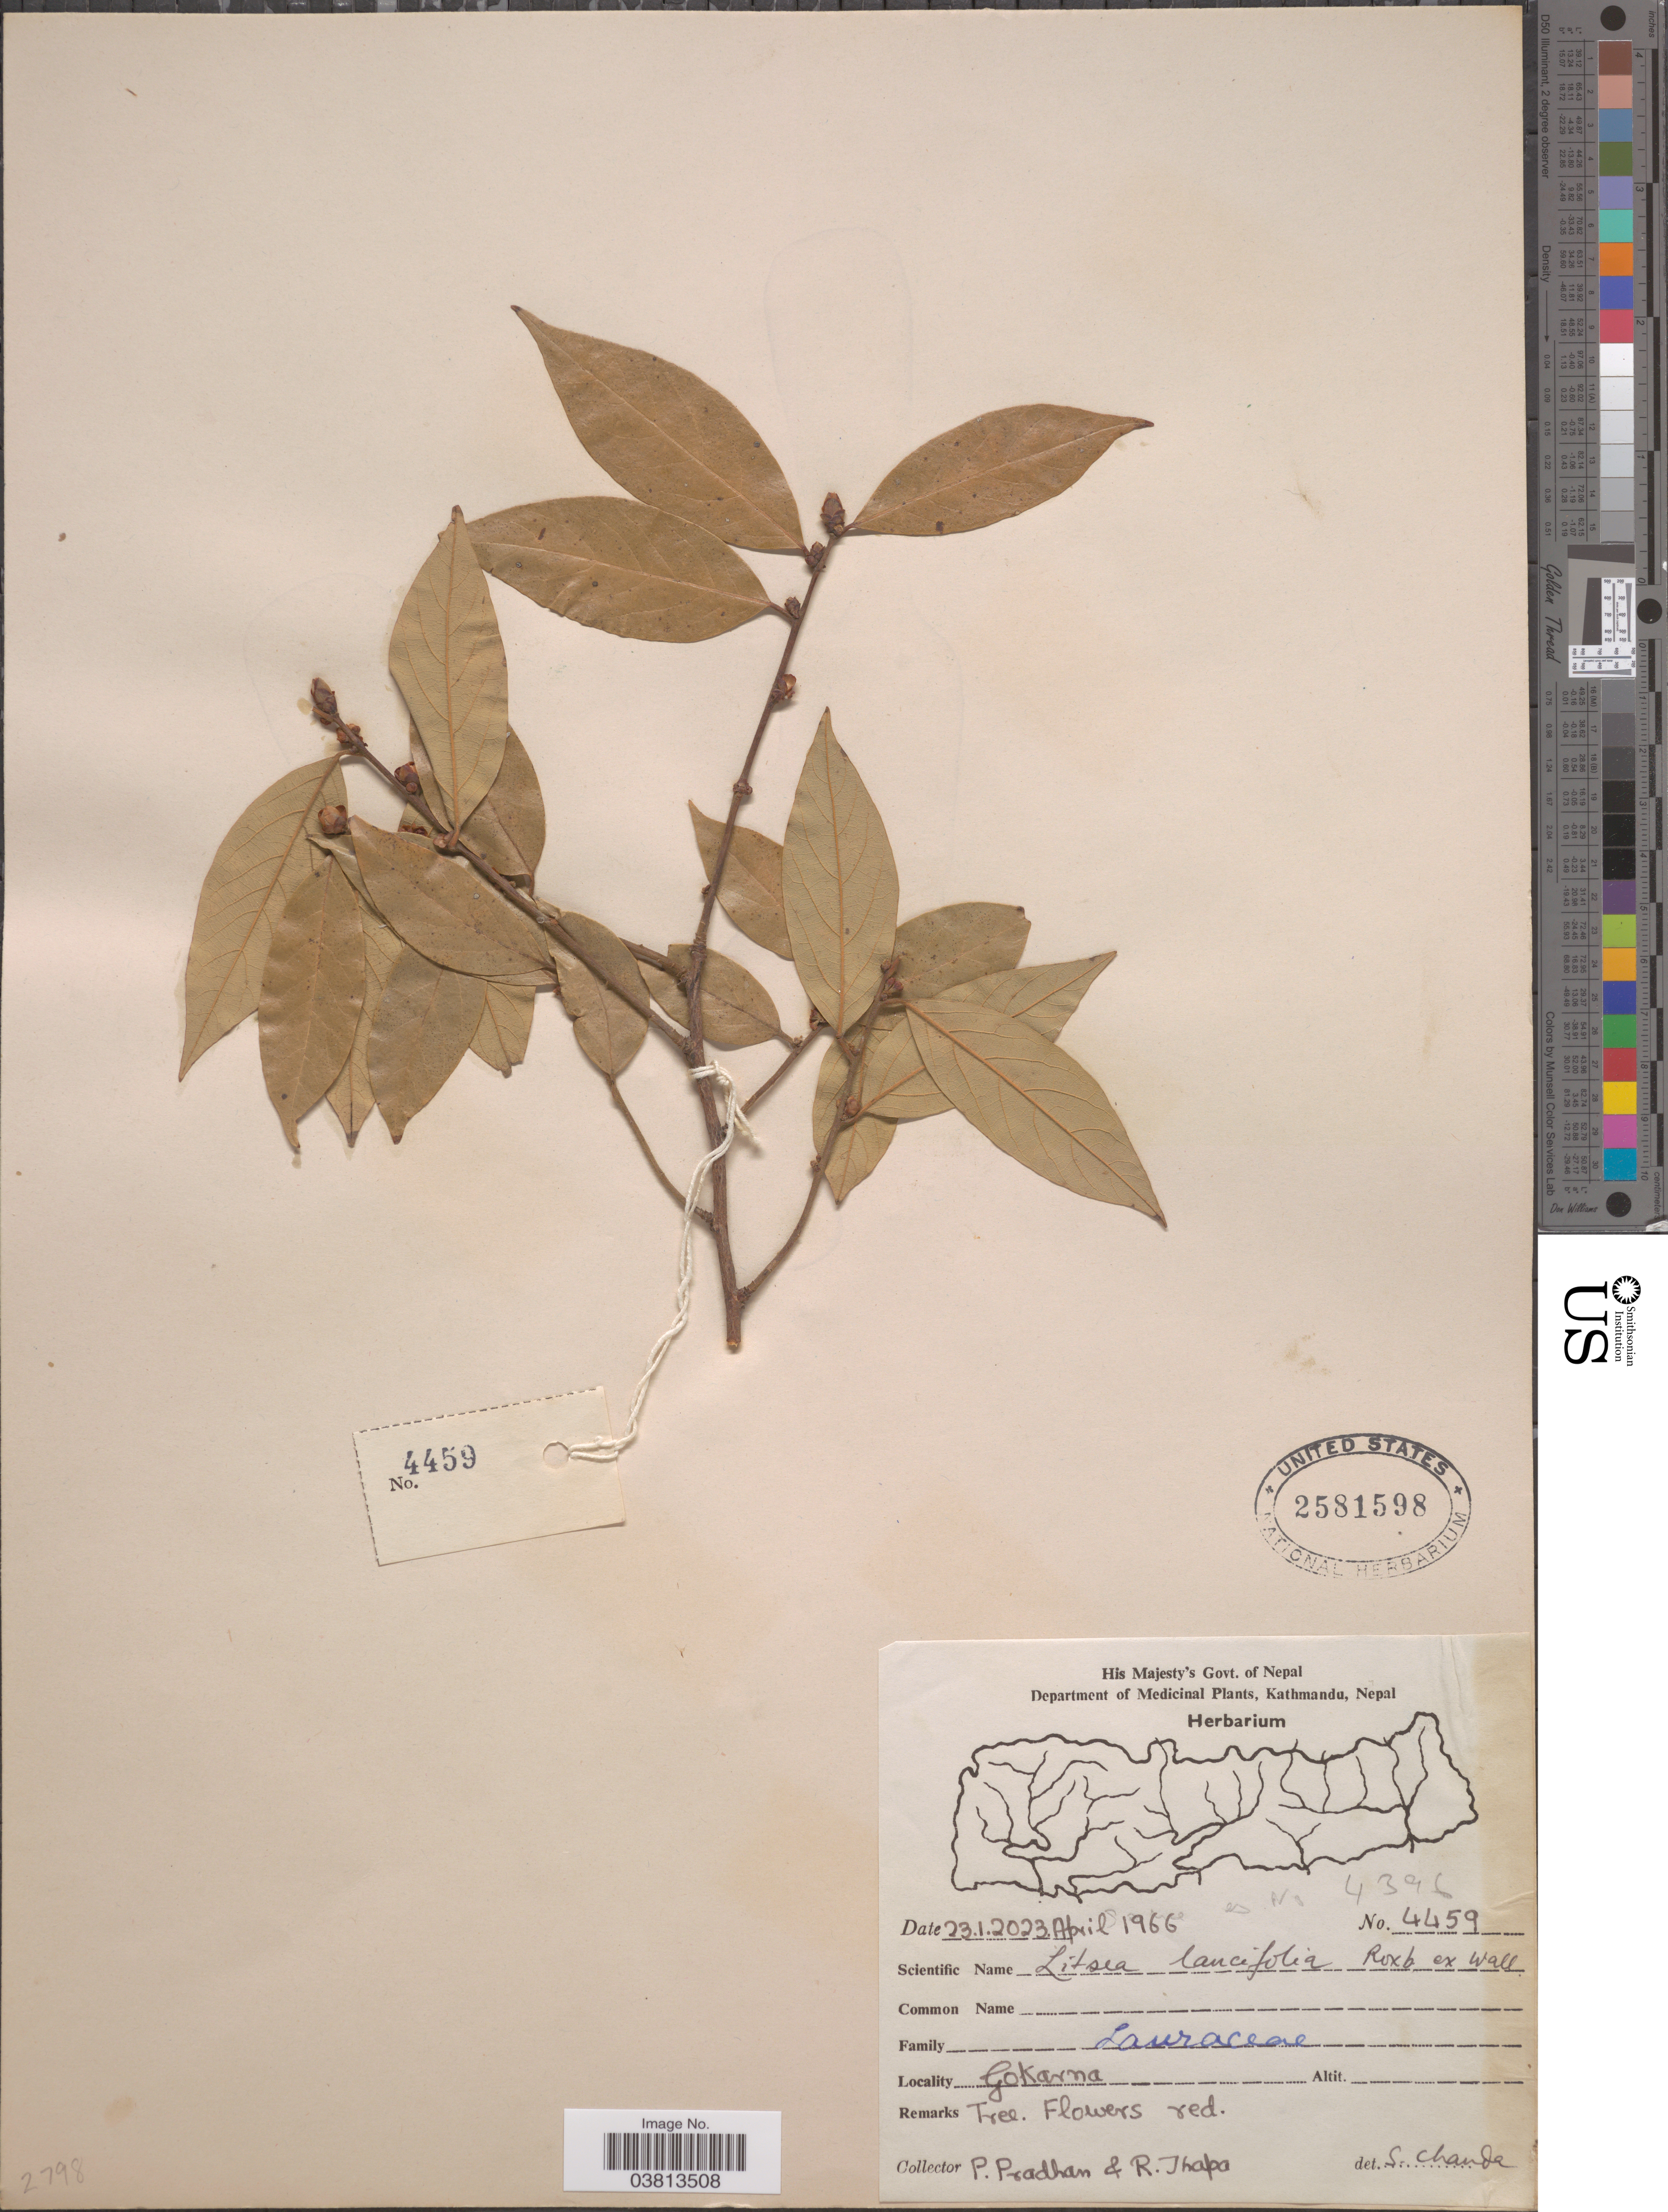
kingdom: Plantae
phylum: Tracheophyta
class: Magnoliopsida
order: Laurales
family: Lauraceae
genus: Litsea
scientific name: Litsea lancifolia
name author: (Roxb.) Benth. & Hook. f. ex Villar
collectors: P. Pradhan & R. Thapa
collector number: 4459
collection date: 1920-01-23/1966-04-23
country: Nepal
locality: Gokarna.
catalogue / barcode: US 2581598